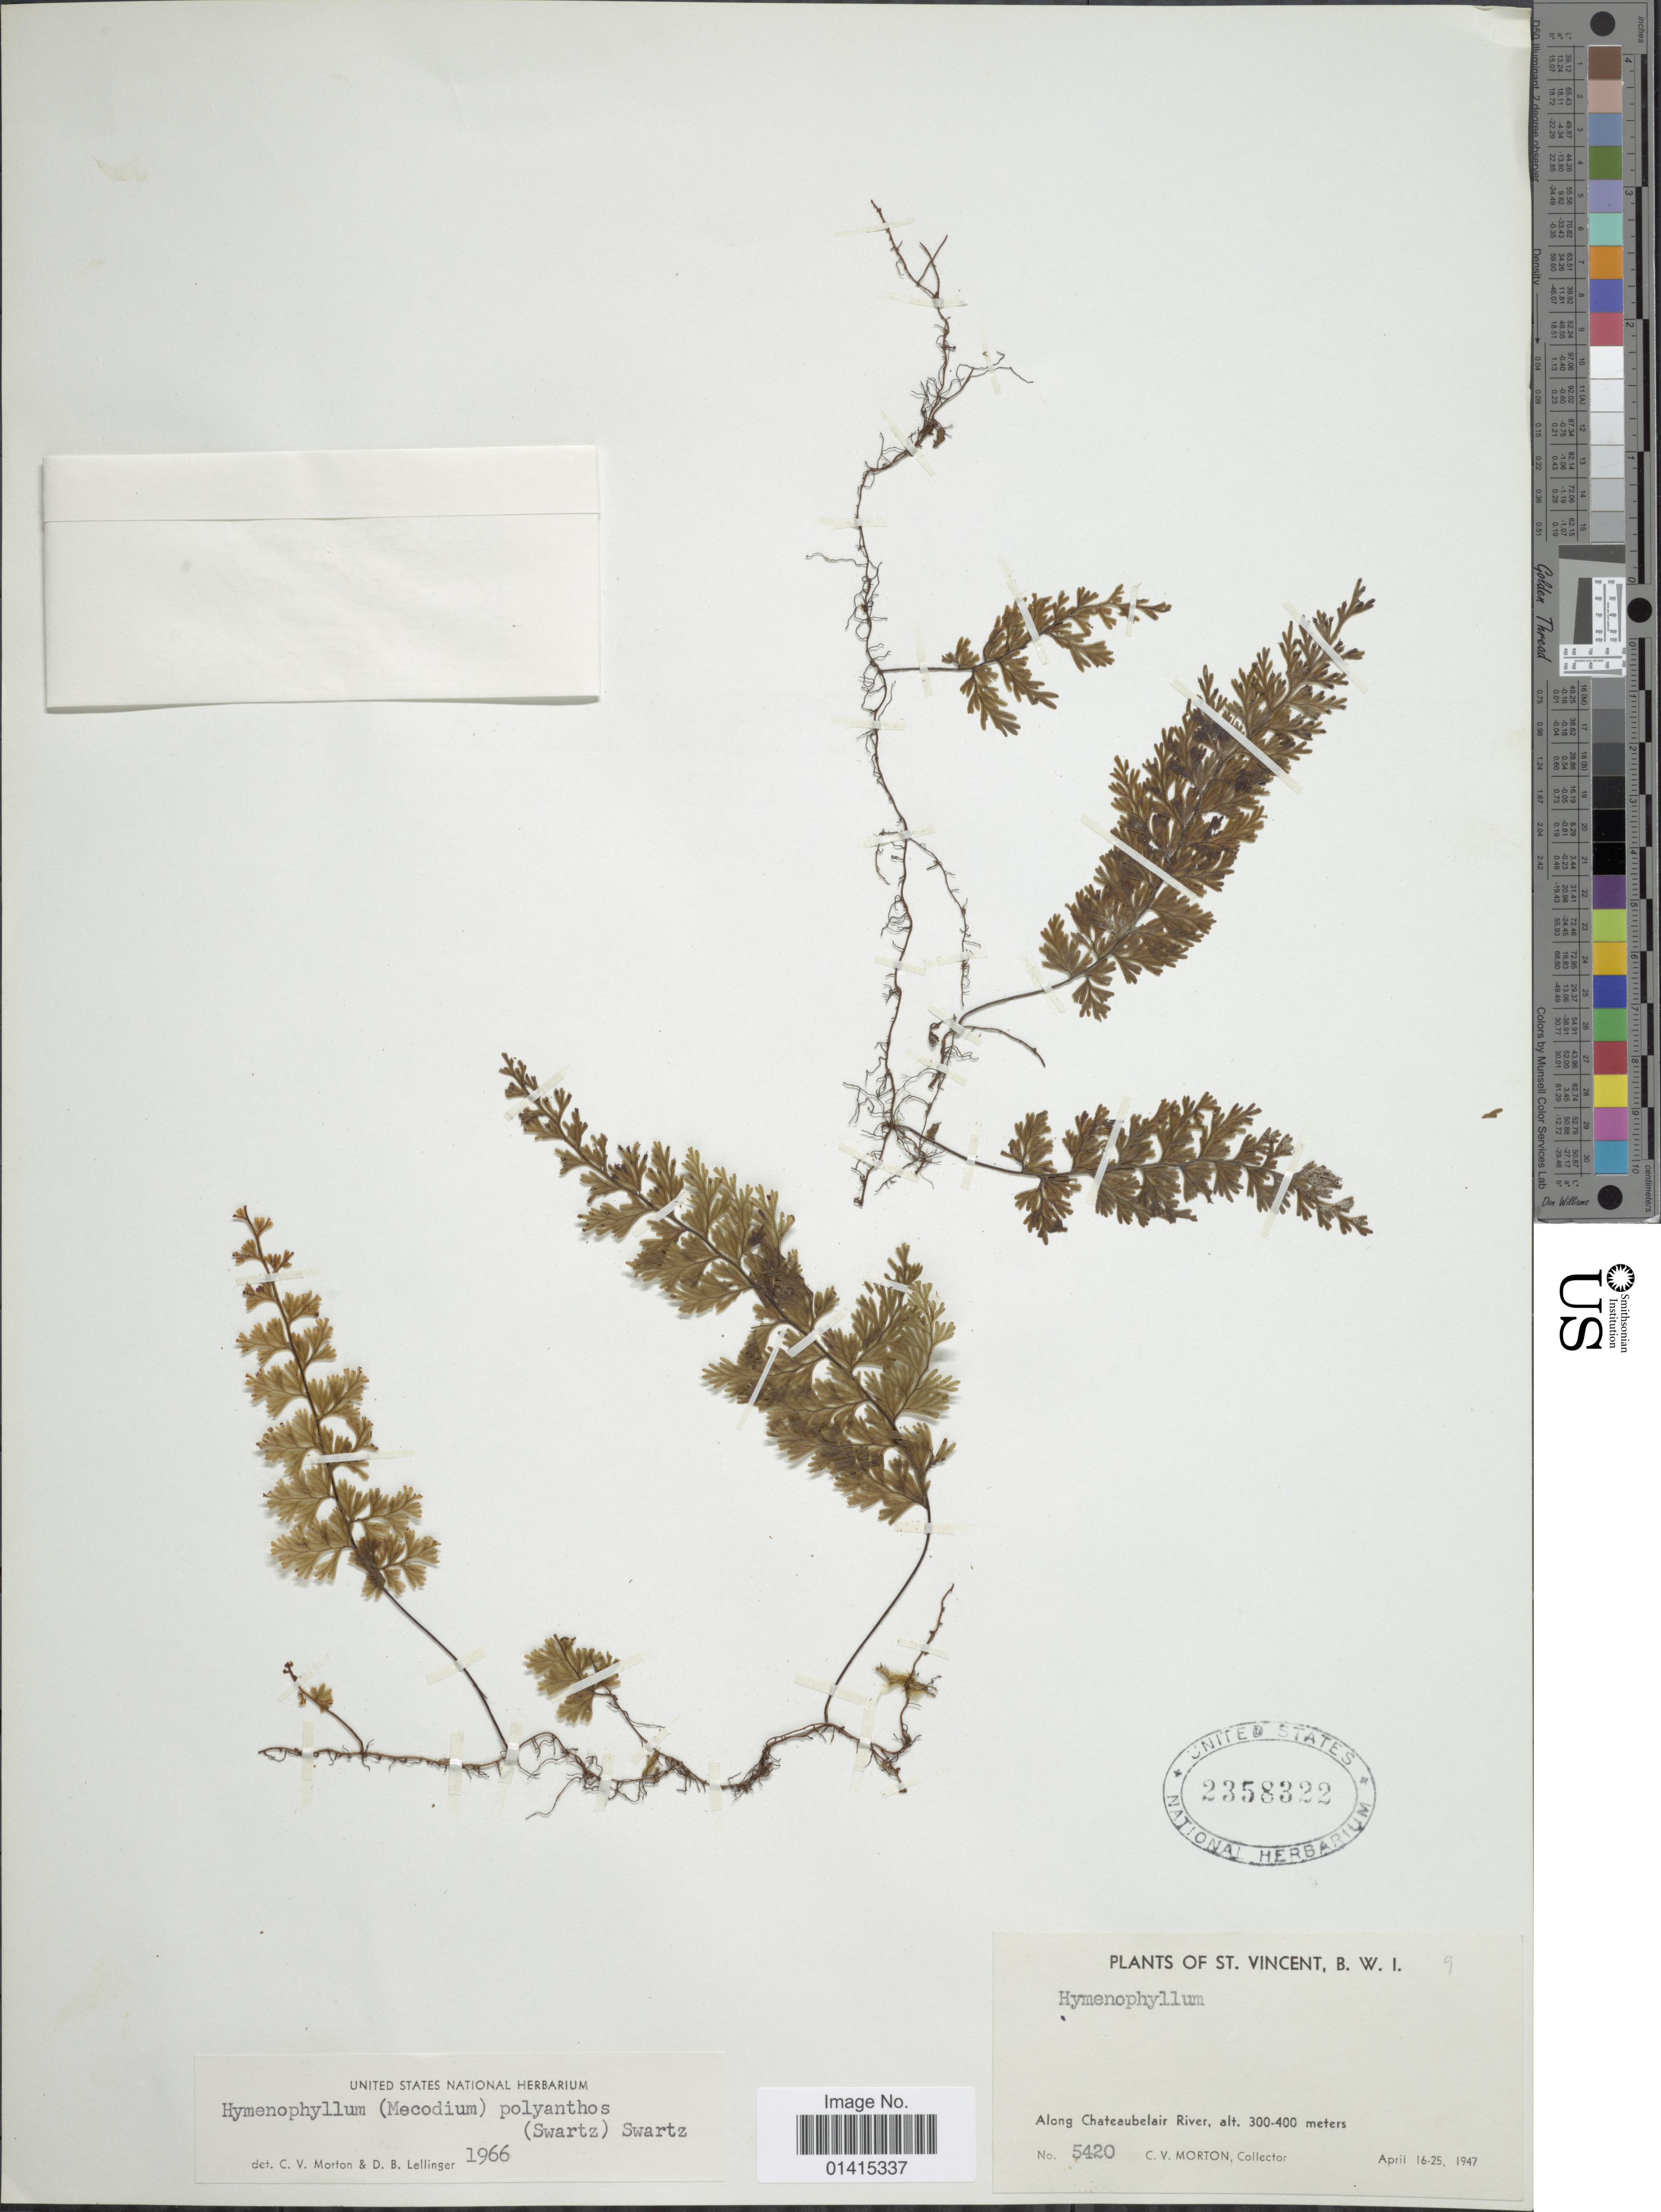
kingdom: Plantae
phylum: Tracheophyta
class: Polypodiopsida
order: Hymenophyllales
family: Hymenophyllaceae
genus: Hymenophyllum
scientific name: Hymenophyllum polyanthos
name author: (Sw.) Sw.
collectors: C. V. Morton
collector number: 5420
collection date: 1947-04-16/1947-04-25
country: St. Vincent - Grenadines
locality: St. Vincent, B.W.I., Along Chateaubelair River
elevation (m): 300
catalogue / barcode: US 2358322